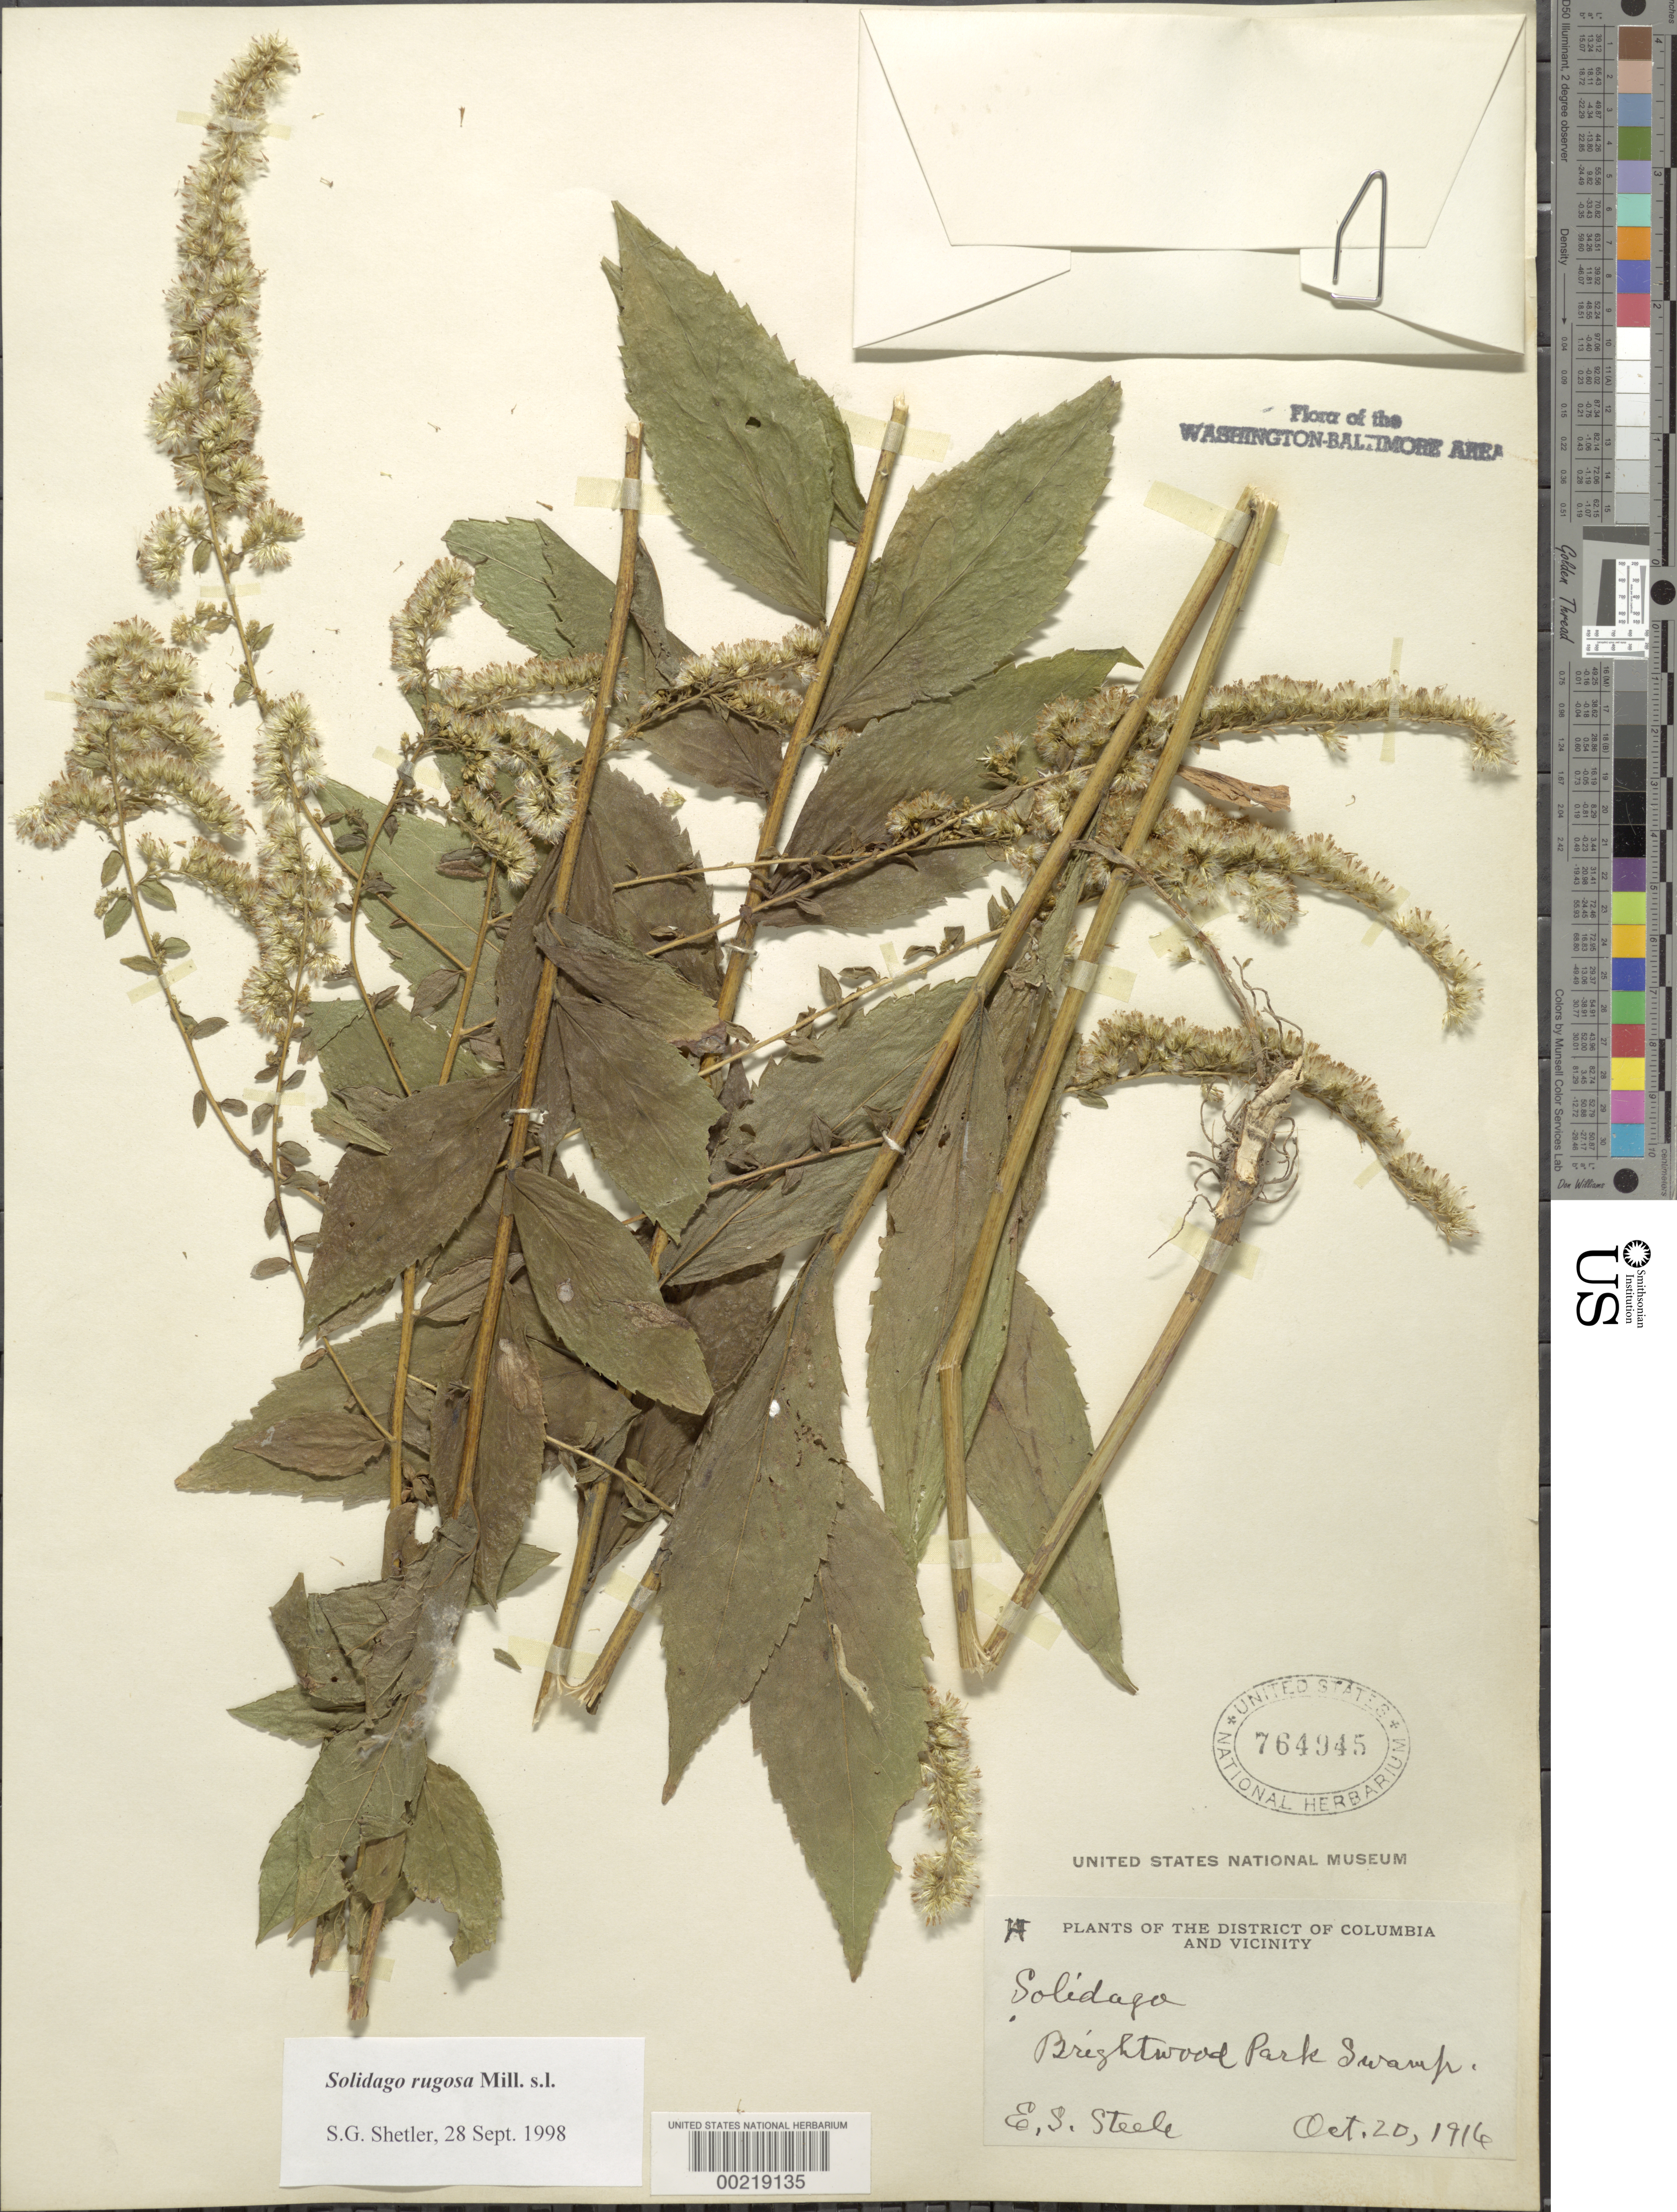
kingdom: Plantae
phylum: Tracheophyta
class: Magnoliopsida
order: Asterales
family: Asteraceae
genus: Solidago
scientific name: Solidago rugosa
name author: Mill.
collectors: E. Steele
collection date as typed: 20 Oct 1916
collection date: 1916-10-20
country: United States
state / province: District of Columbia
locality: Brightwood Park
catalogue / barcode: US 764945